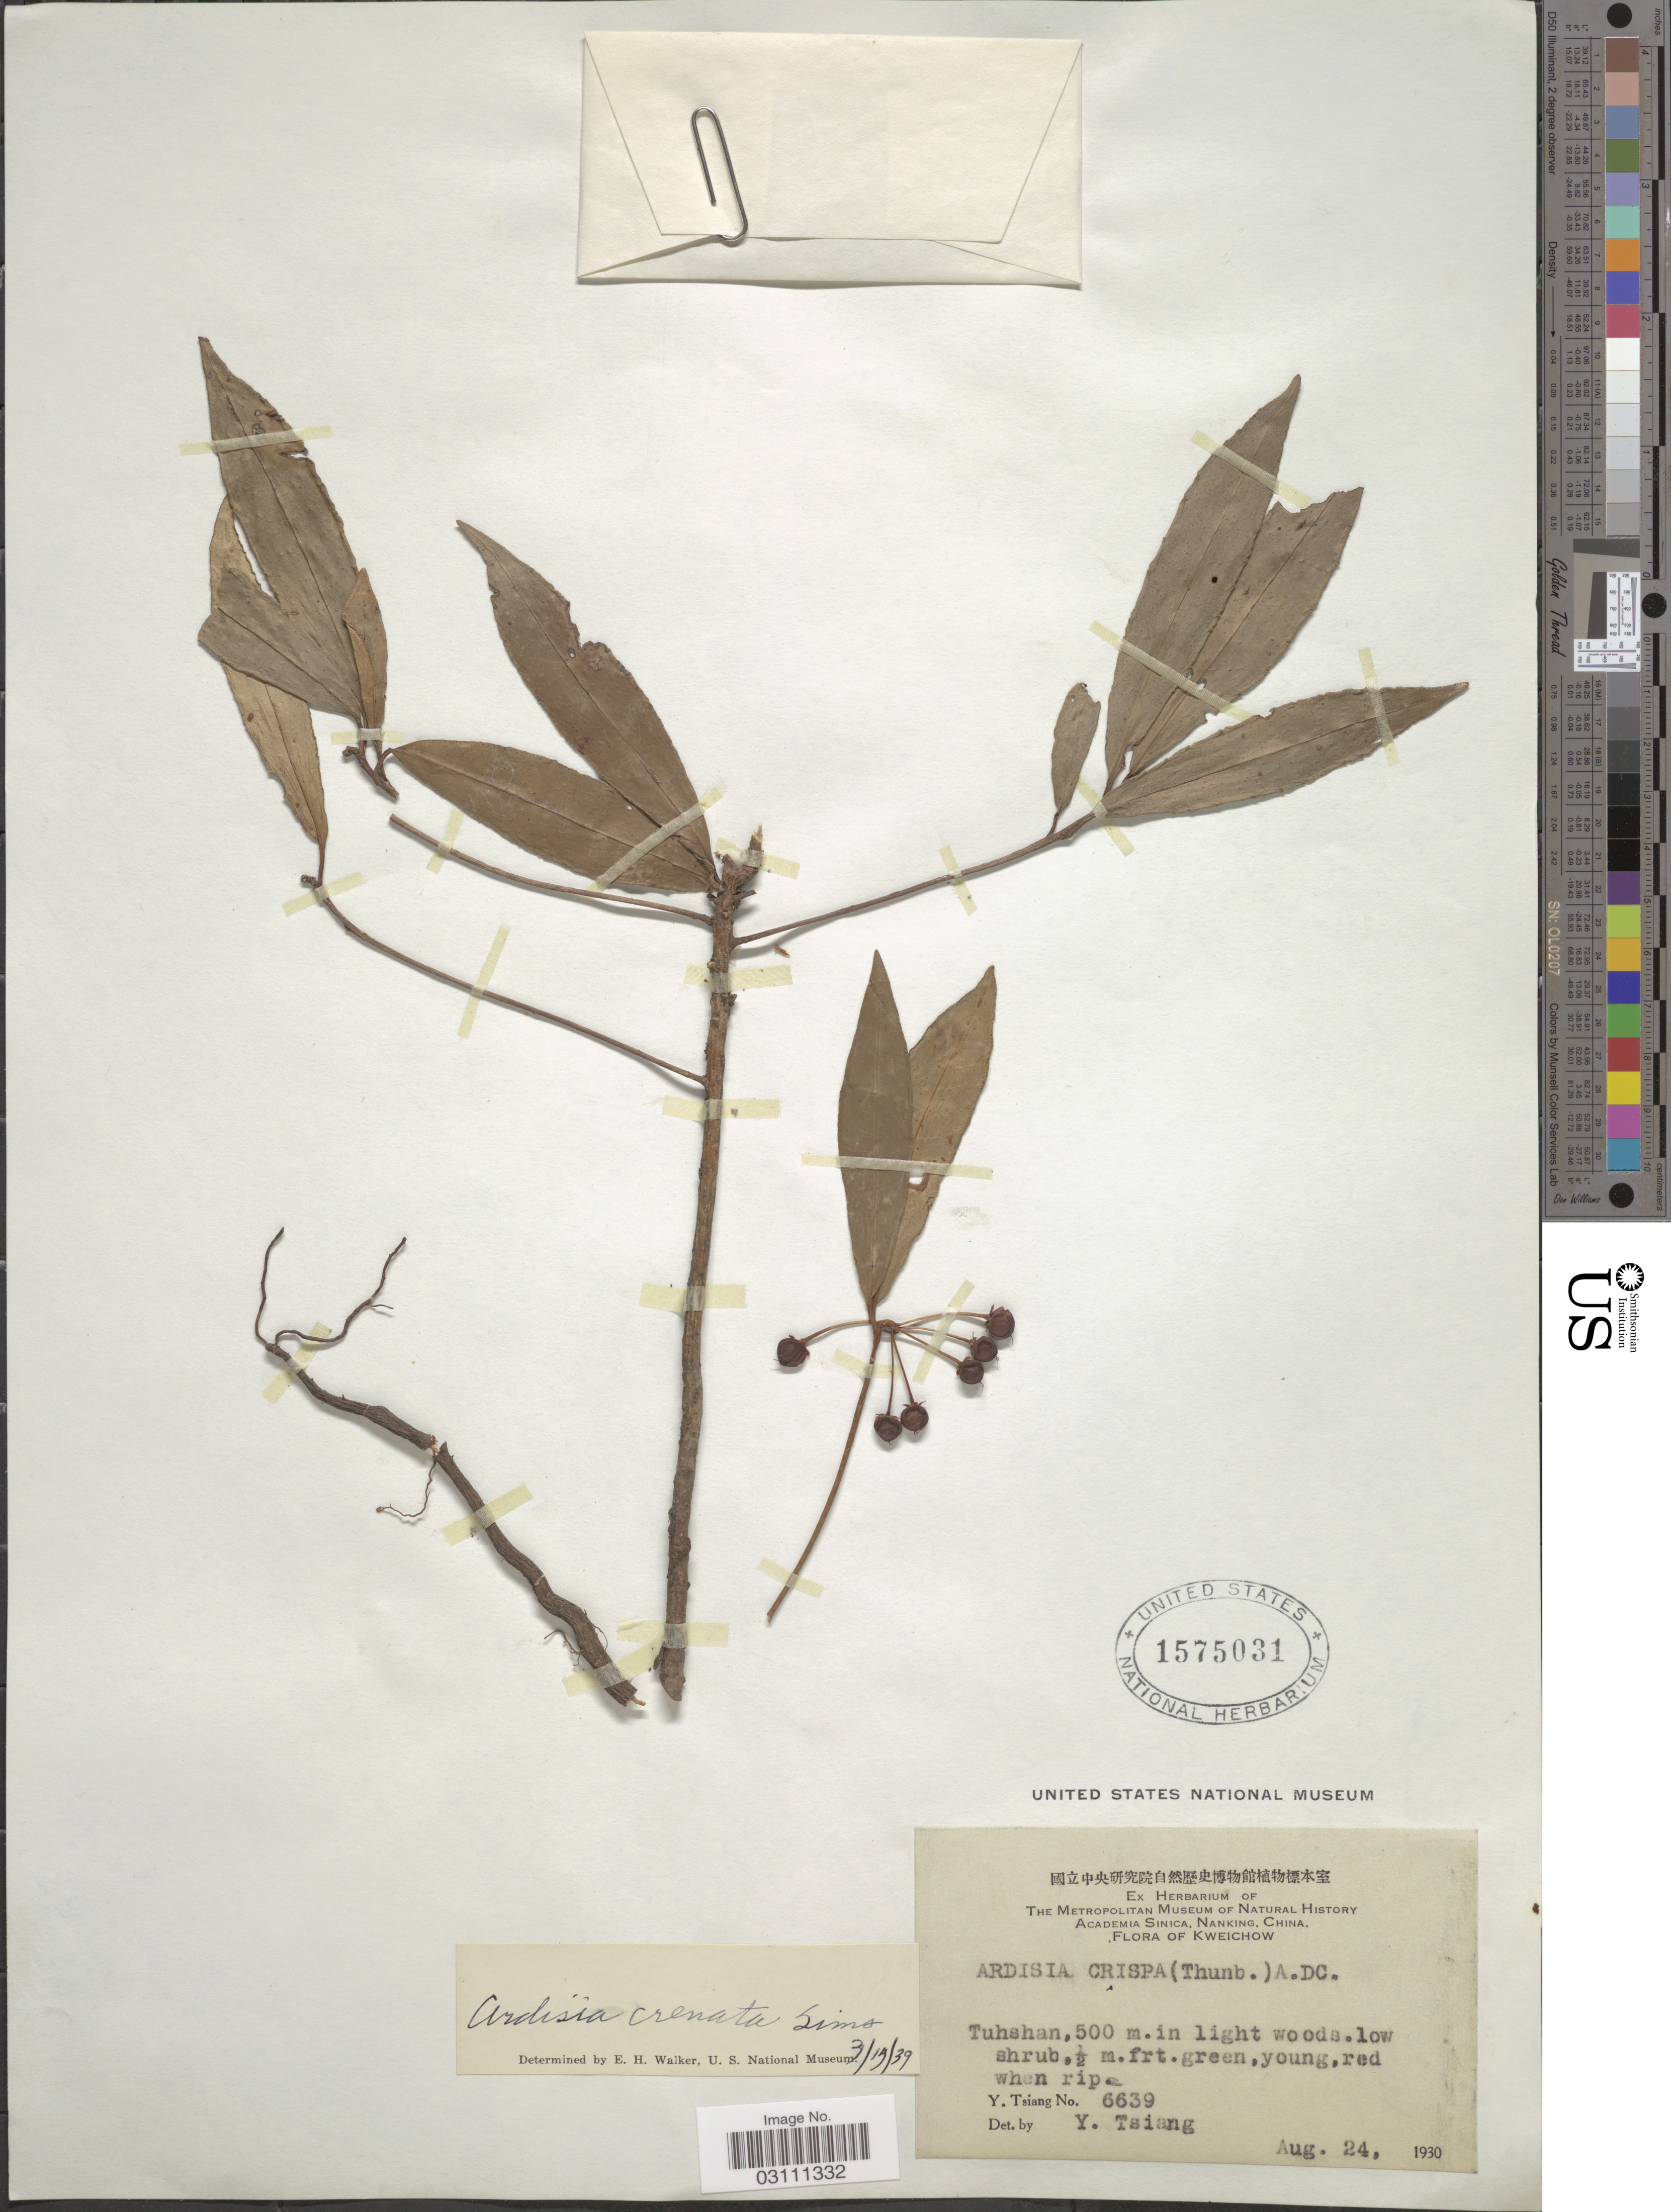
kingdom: Plantae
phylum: Tracheophyta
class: Magnoliopsida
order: Ericales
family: Primulaceae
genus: Ardisia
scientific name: Ardisia crenata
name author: Sims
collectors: Y. Tsiang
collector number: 6639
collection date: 1930-08-24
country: China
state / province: Guizhou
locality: Kweichow. Tuhshan.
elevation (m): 500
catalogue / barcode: US 1575031